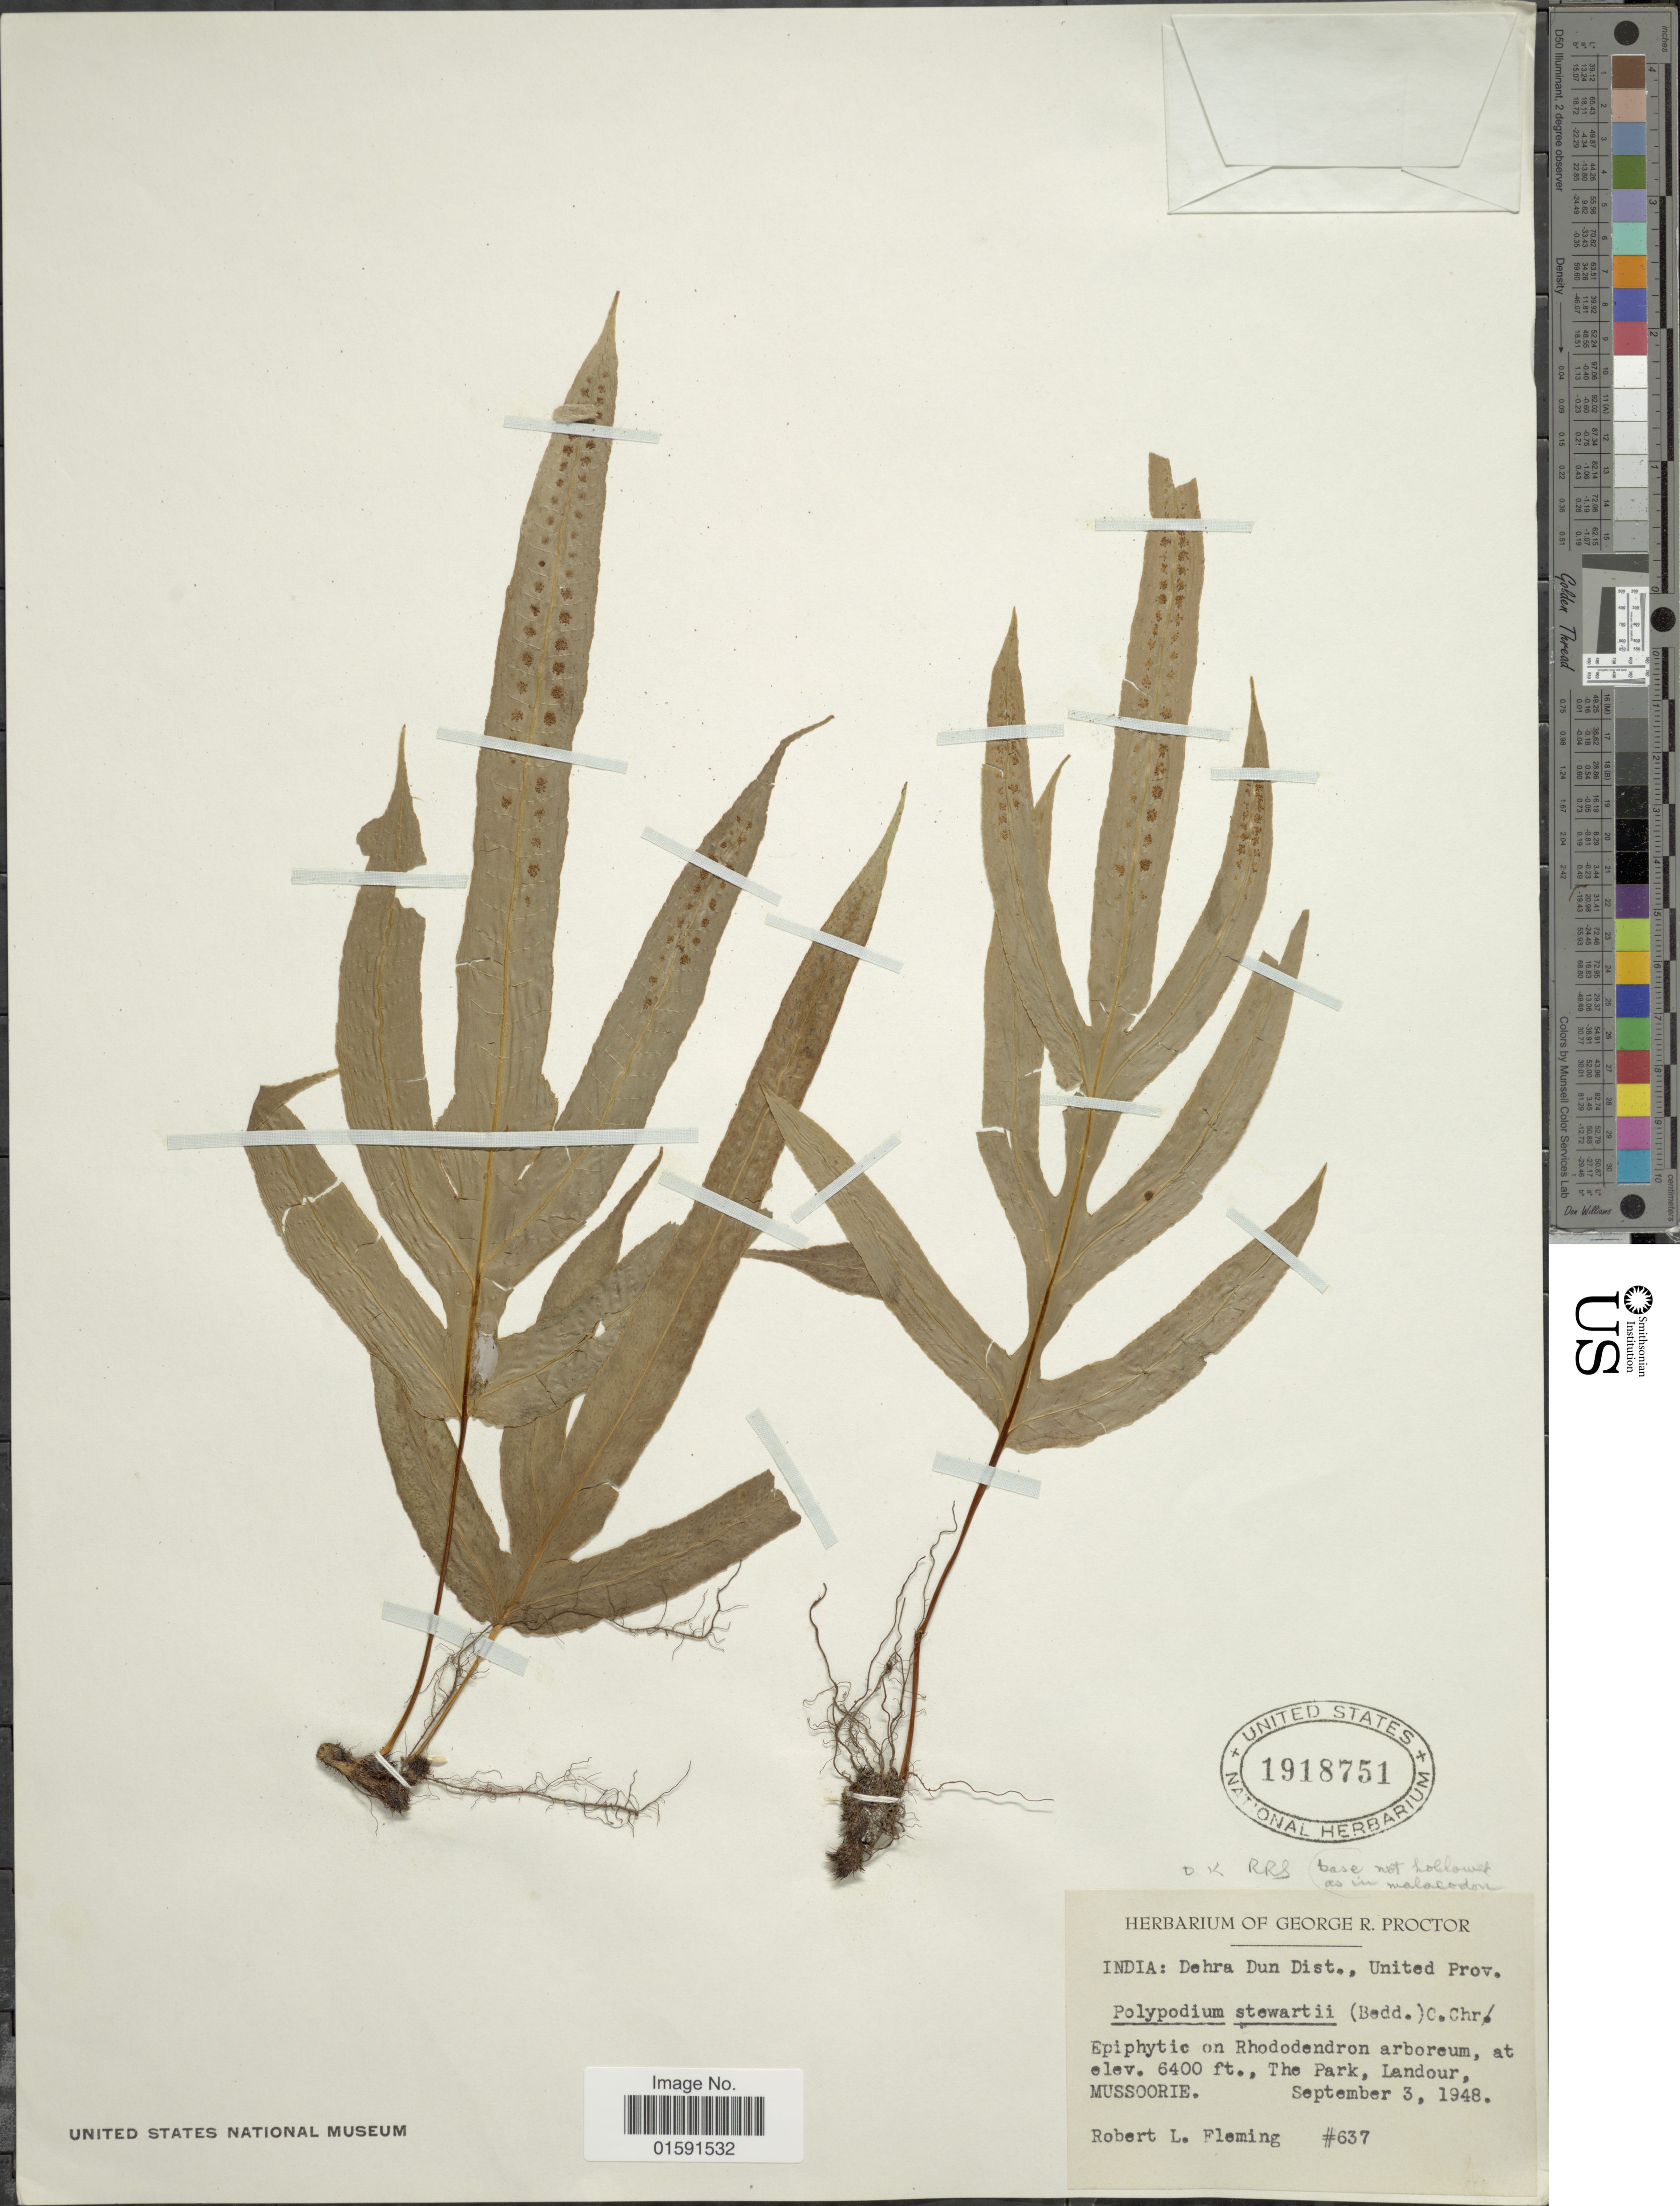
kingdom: Plantae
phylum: Tracheophyta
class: Polypodiopsida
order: Polypodiales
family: Polypodiaceae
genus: Selliguea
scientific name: Selliguea stewartii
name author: (Bedd.) S. L. Yu et al.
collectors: R. Fleming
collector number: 637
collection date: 1948-09-03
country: India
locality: Dehra Dun Distr. United Prov. The Park, Landour, Mussoorie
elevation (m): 1951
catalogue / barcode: US 1918751